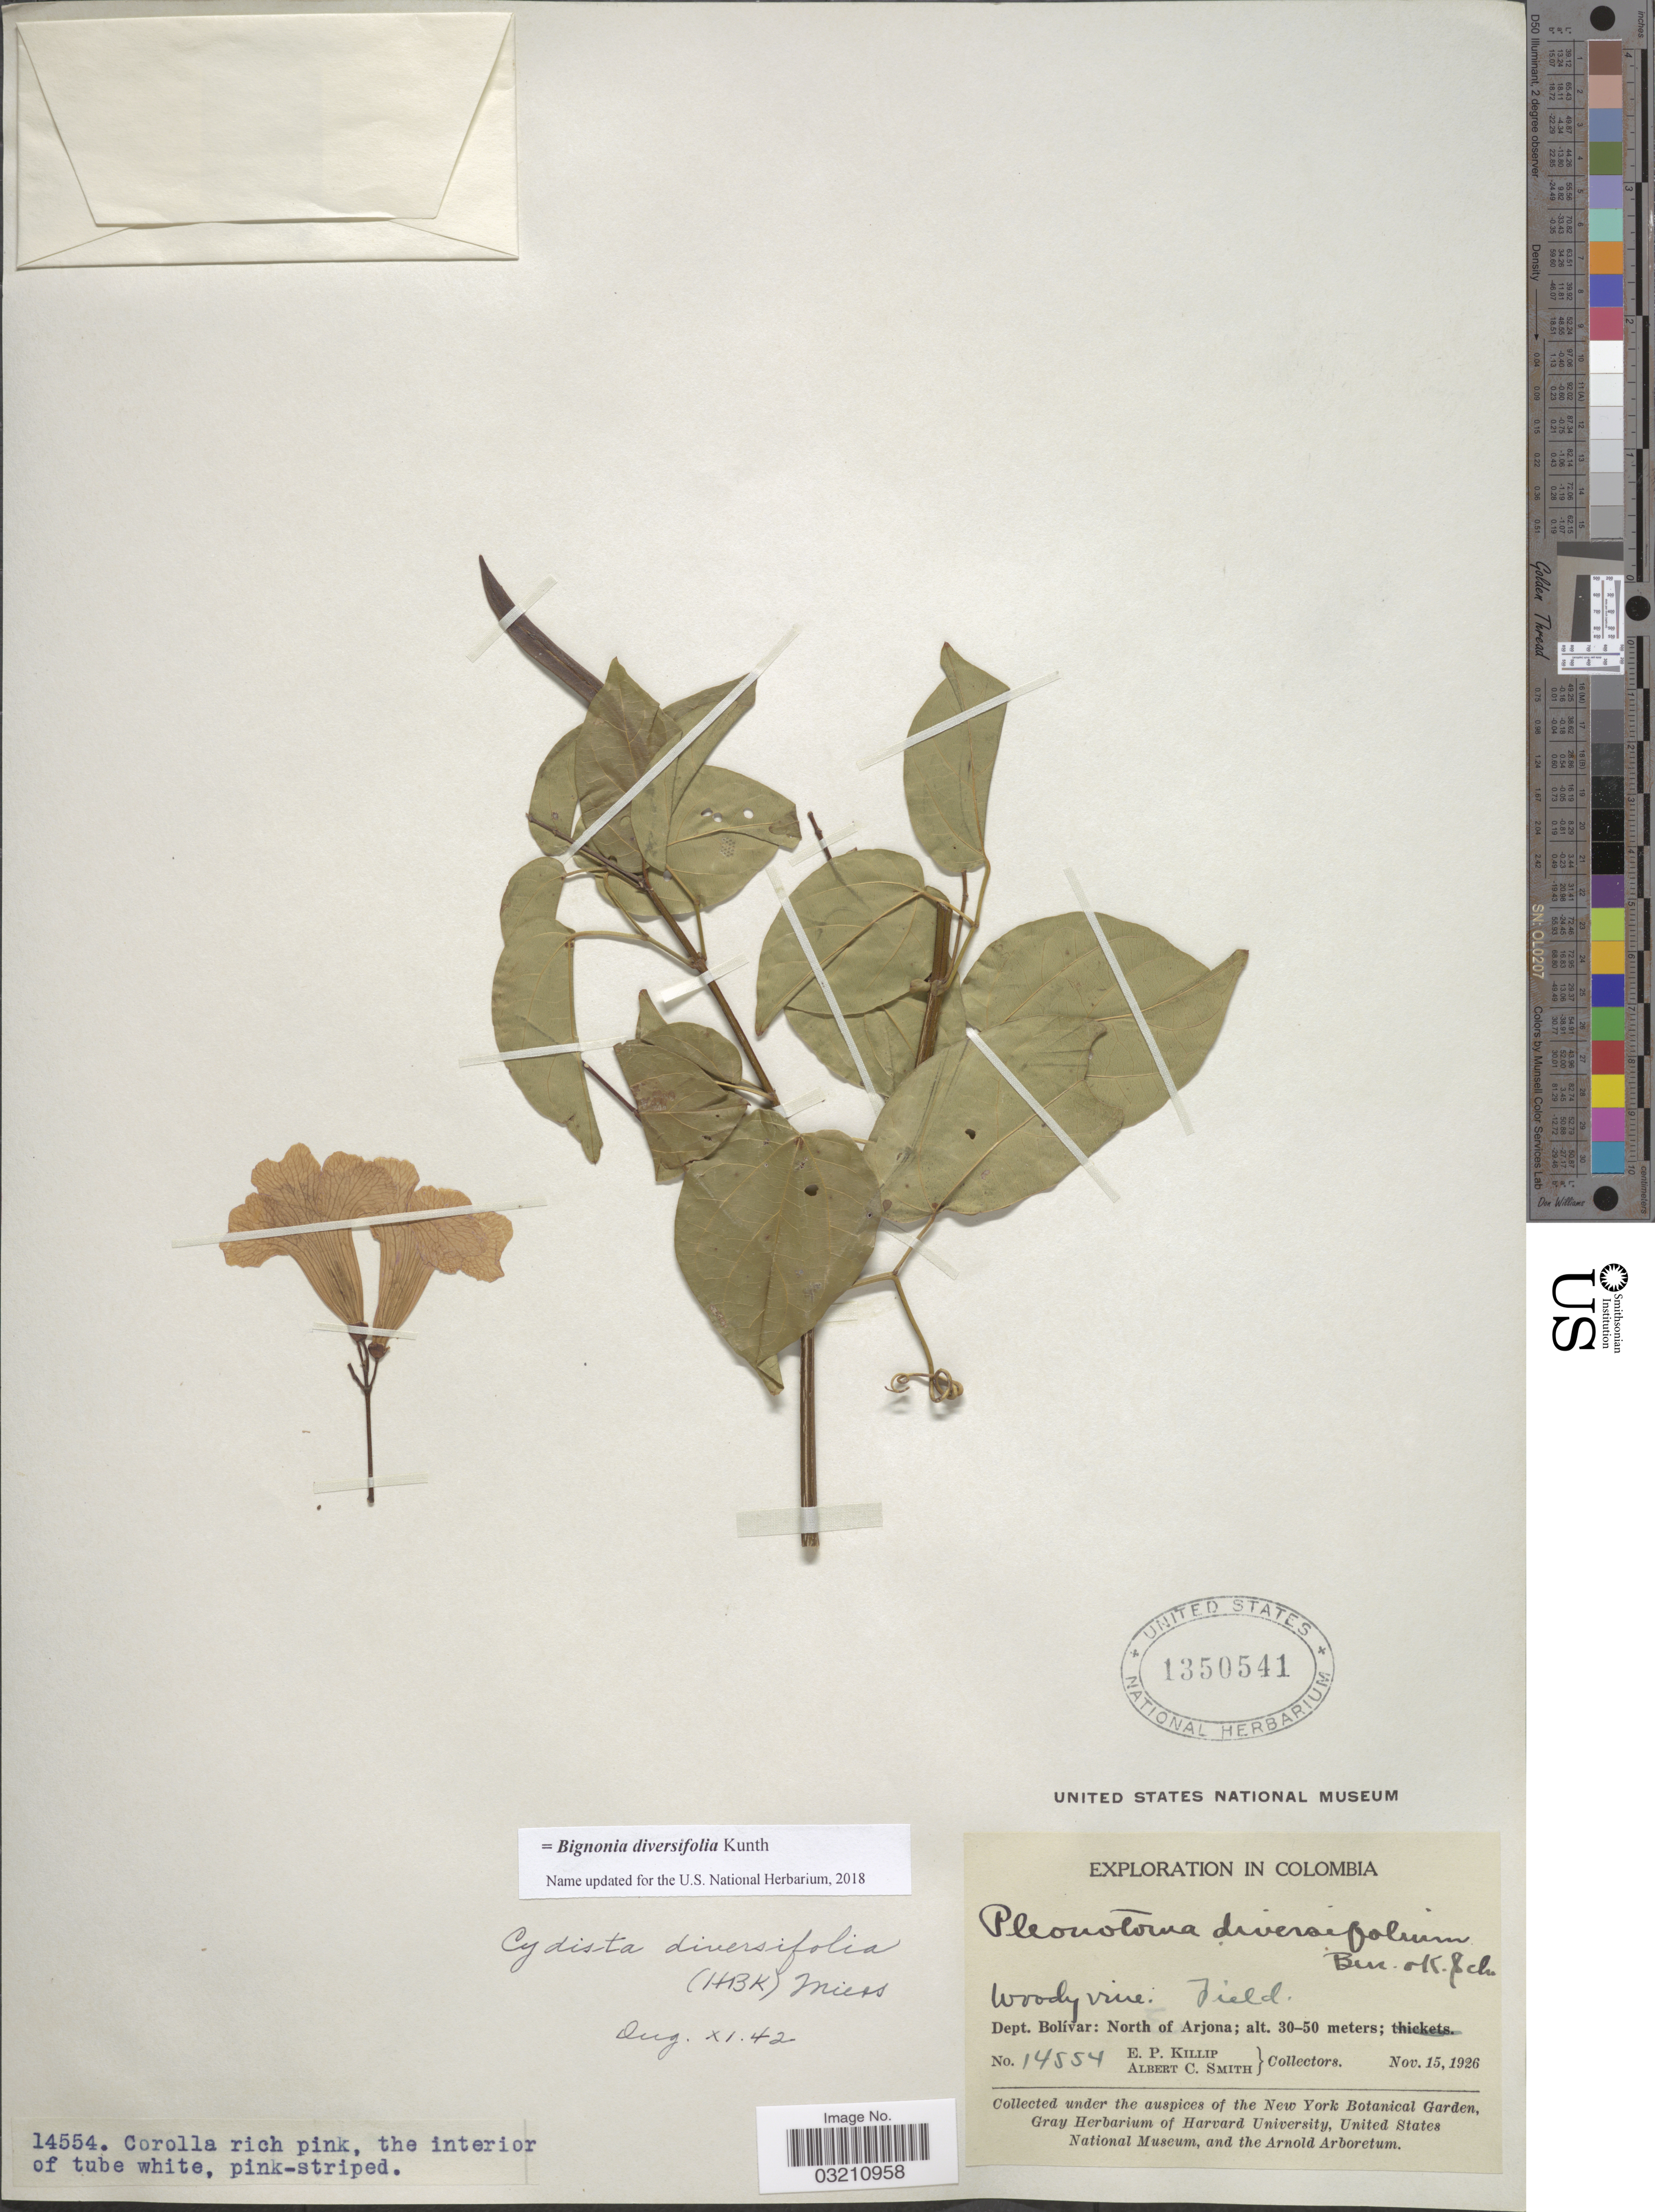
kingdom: Plantae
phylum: Tracheophyta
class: Magnoliopsida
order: Lamiales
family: Bignoniaceae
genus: Bignonia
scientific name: Bignonia diversifolia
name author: Kunth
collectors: E. P. Killip & A. C. Smith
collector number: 14554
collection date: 1926-11-15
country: Colombia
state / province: Bolívar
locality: Dept. Bolívar: North of Arjona.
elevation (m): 30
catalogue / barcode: US 1350541